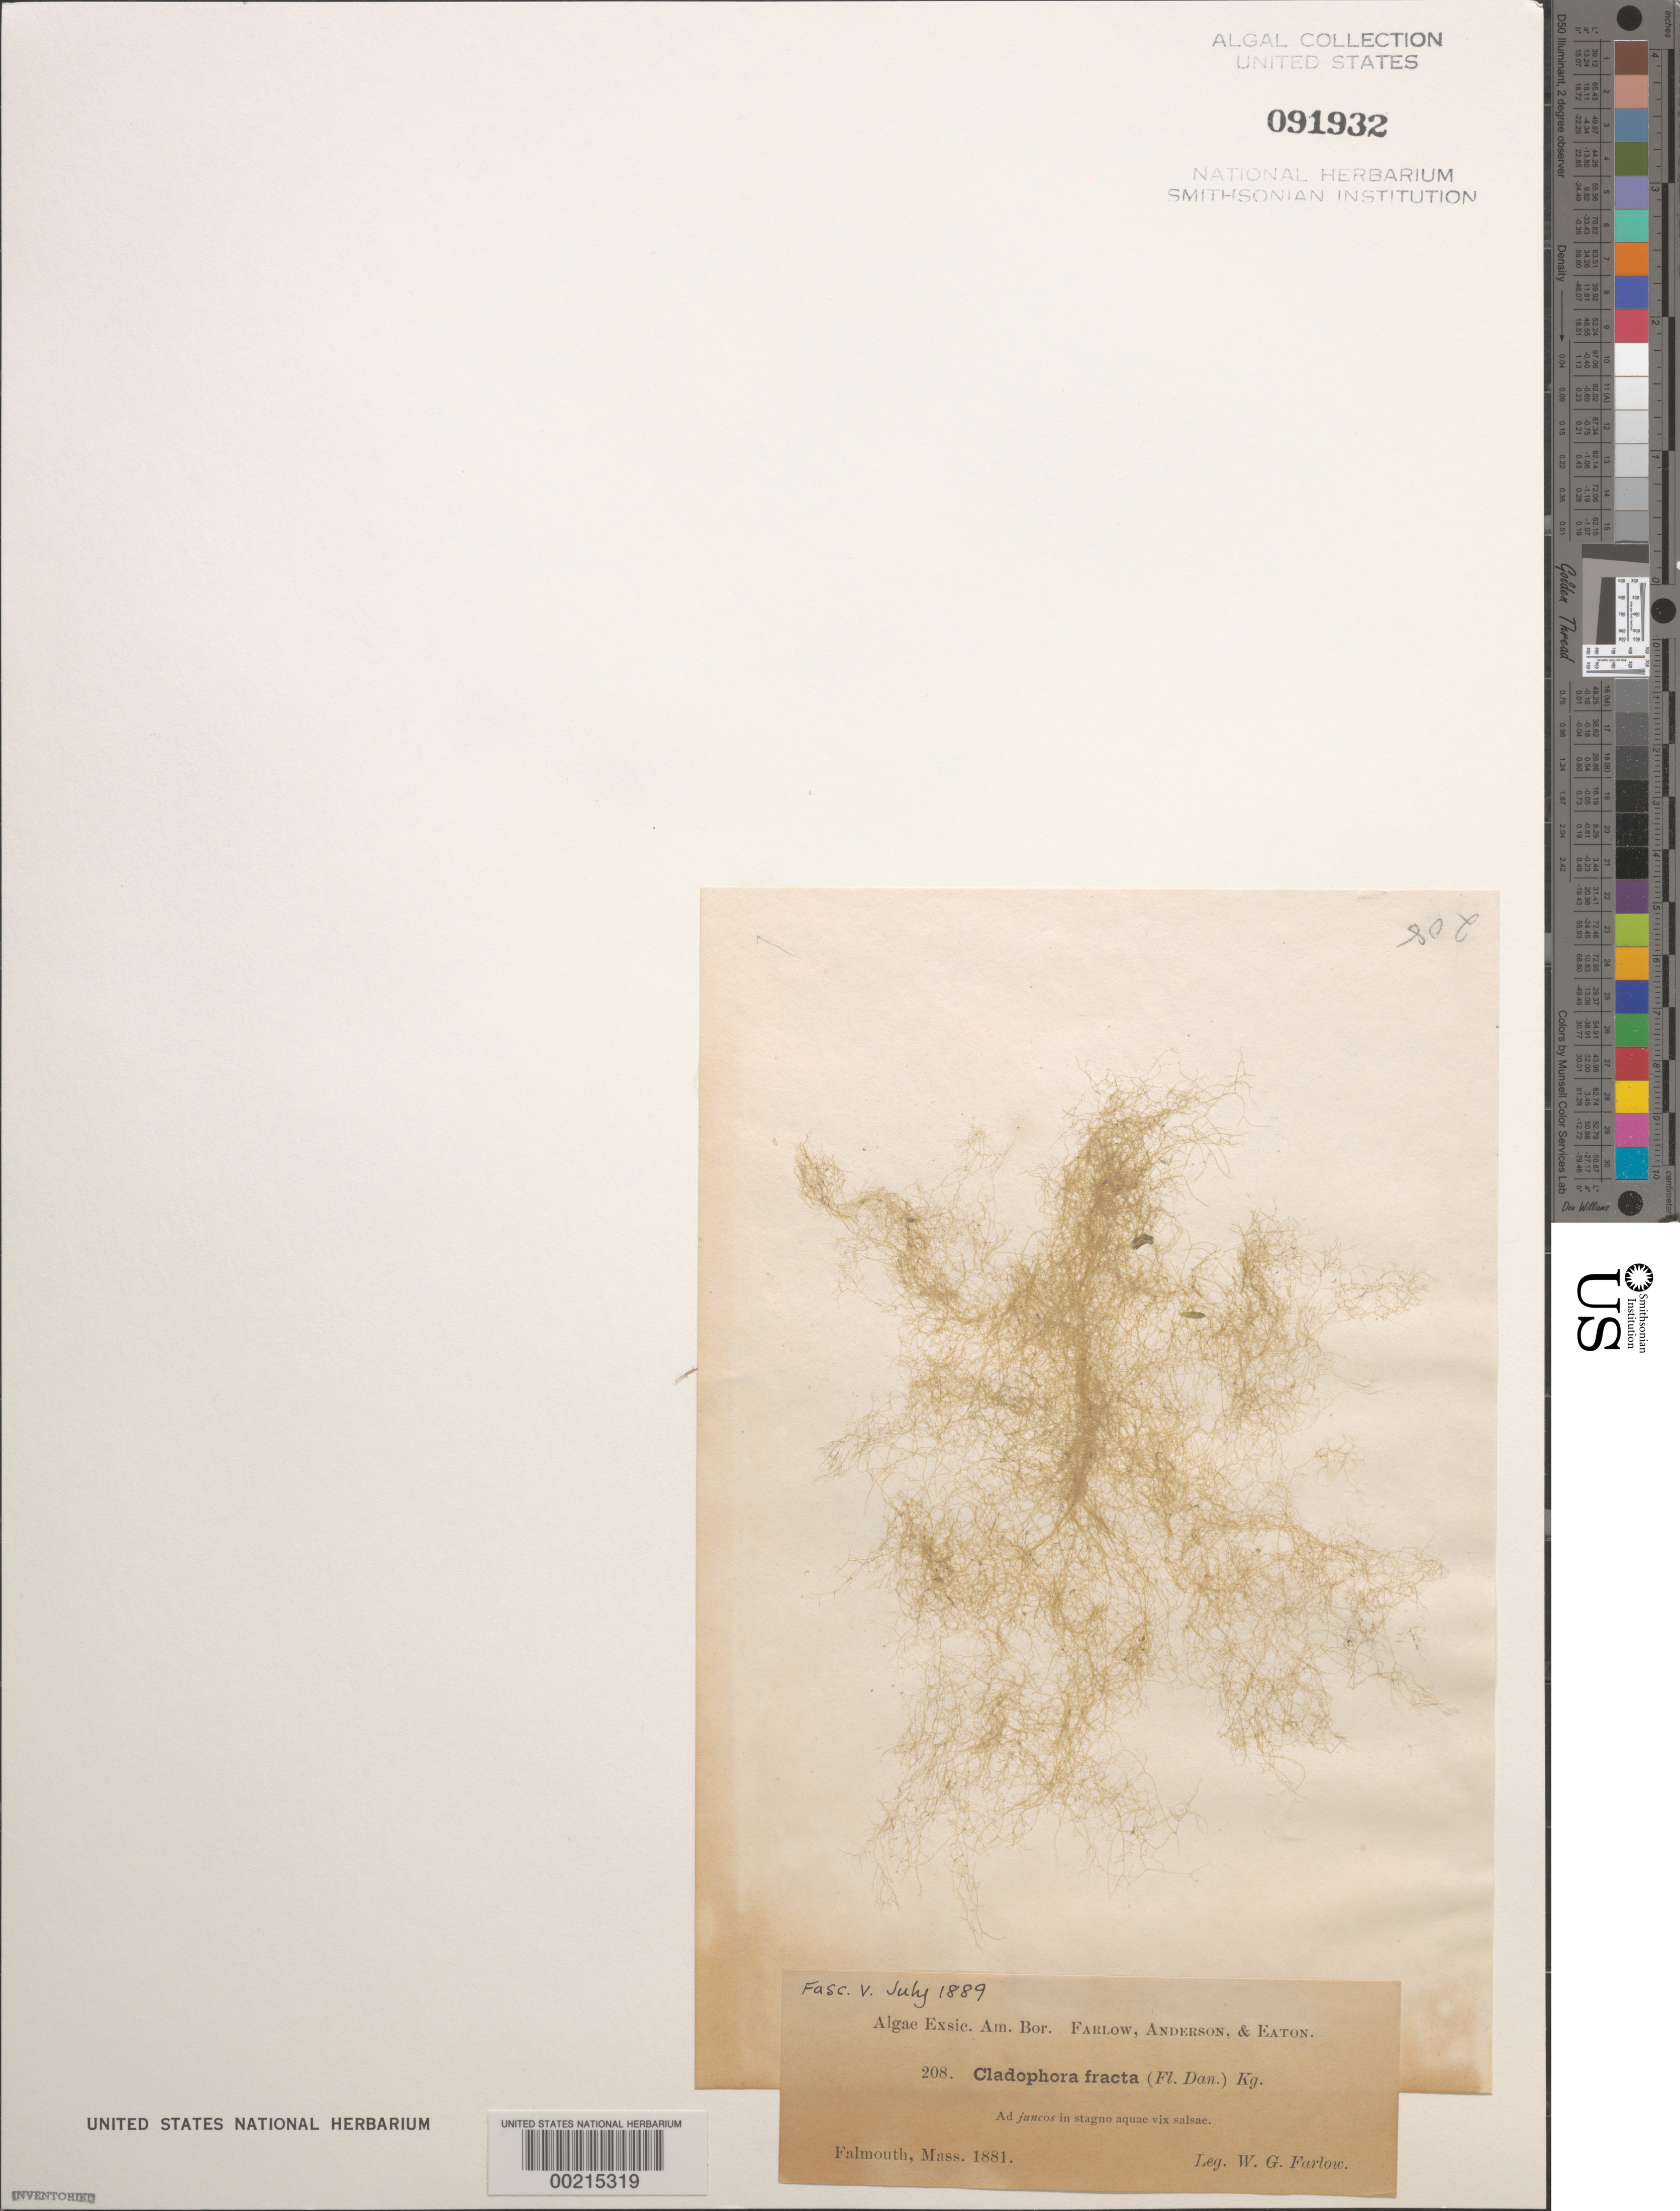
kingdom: Plantae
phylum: Chlorophyta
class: Ulvophyceae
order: Cladophorales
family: Cladophoraceae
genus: Cladophora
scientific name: Cladophora fracta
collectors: W. G. Farlow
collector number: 208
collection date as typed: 1881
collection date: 1881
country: United States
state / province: Massachusetts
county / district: Barnstable County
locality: Falmouth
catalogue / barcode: US 91932